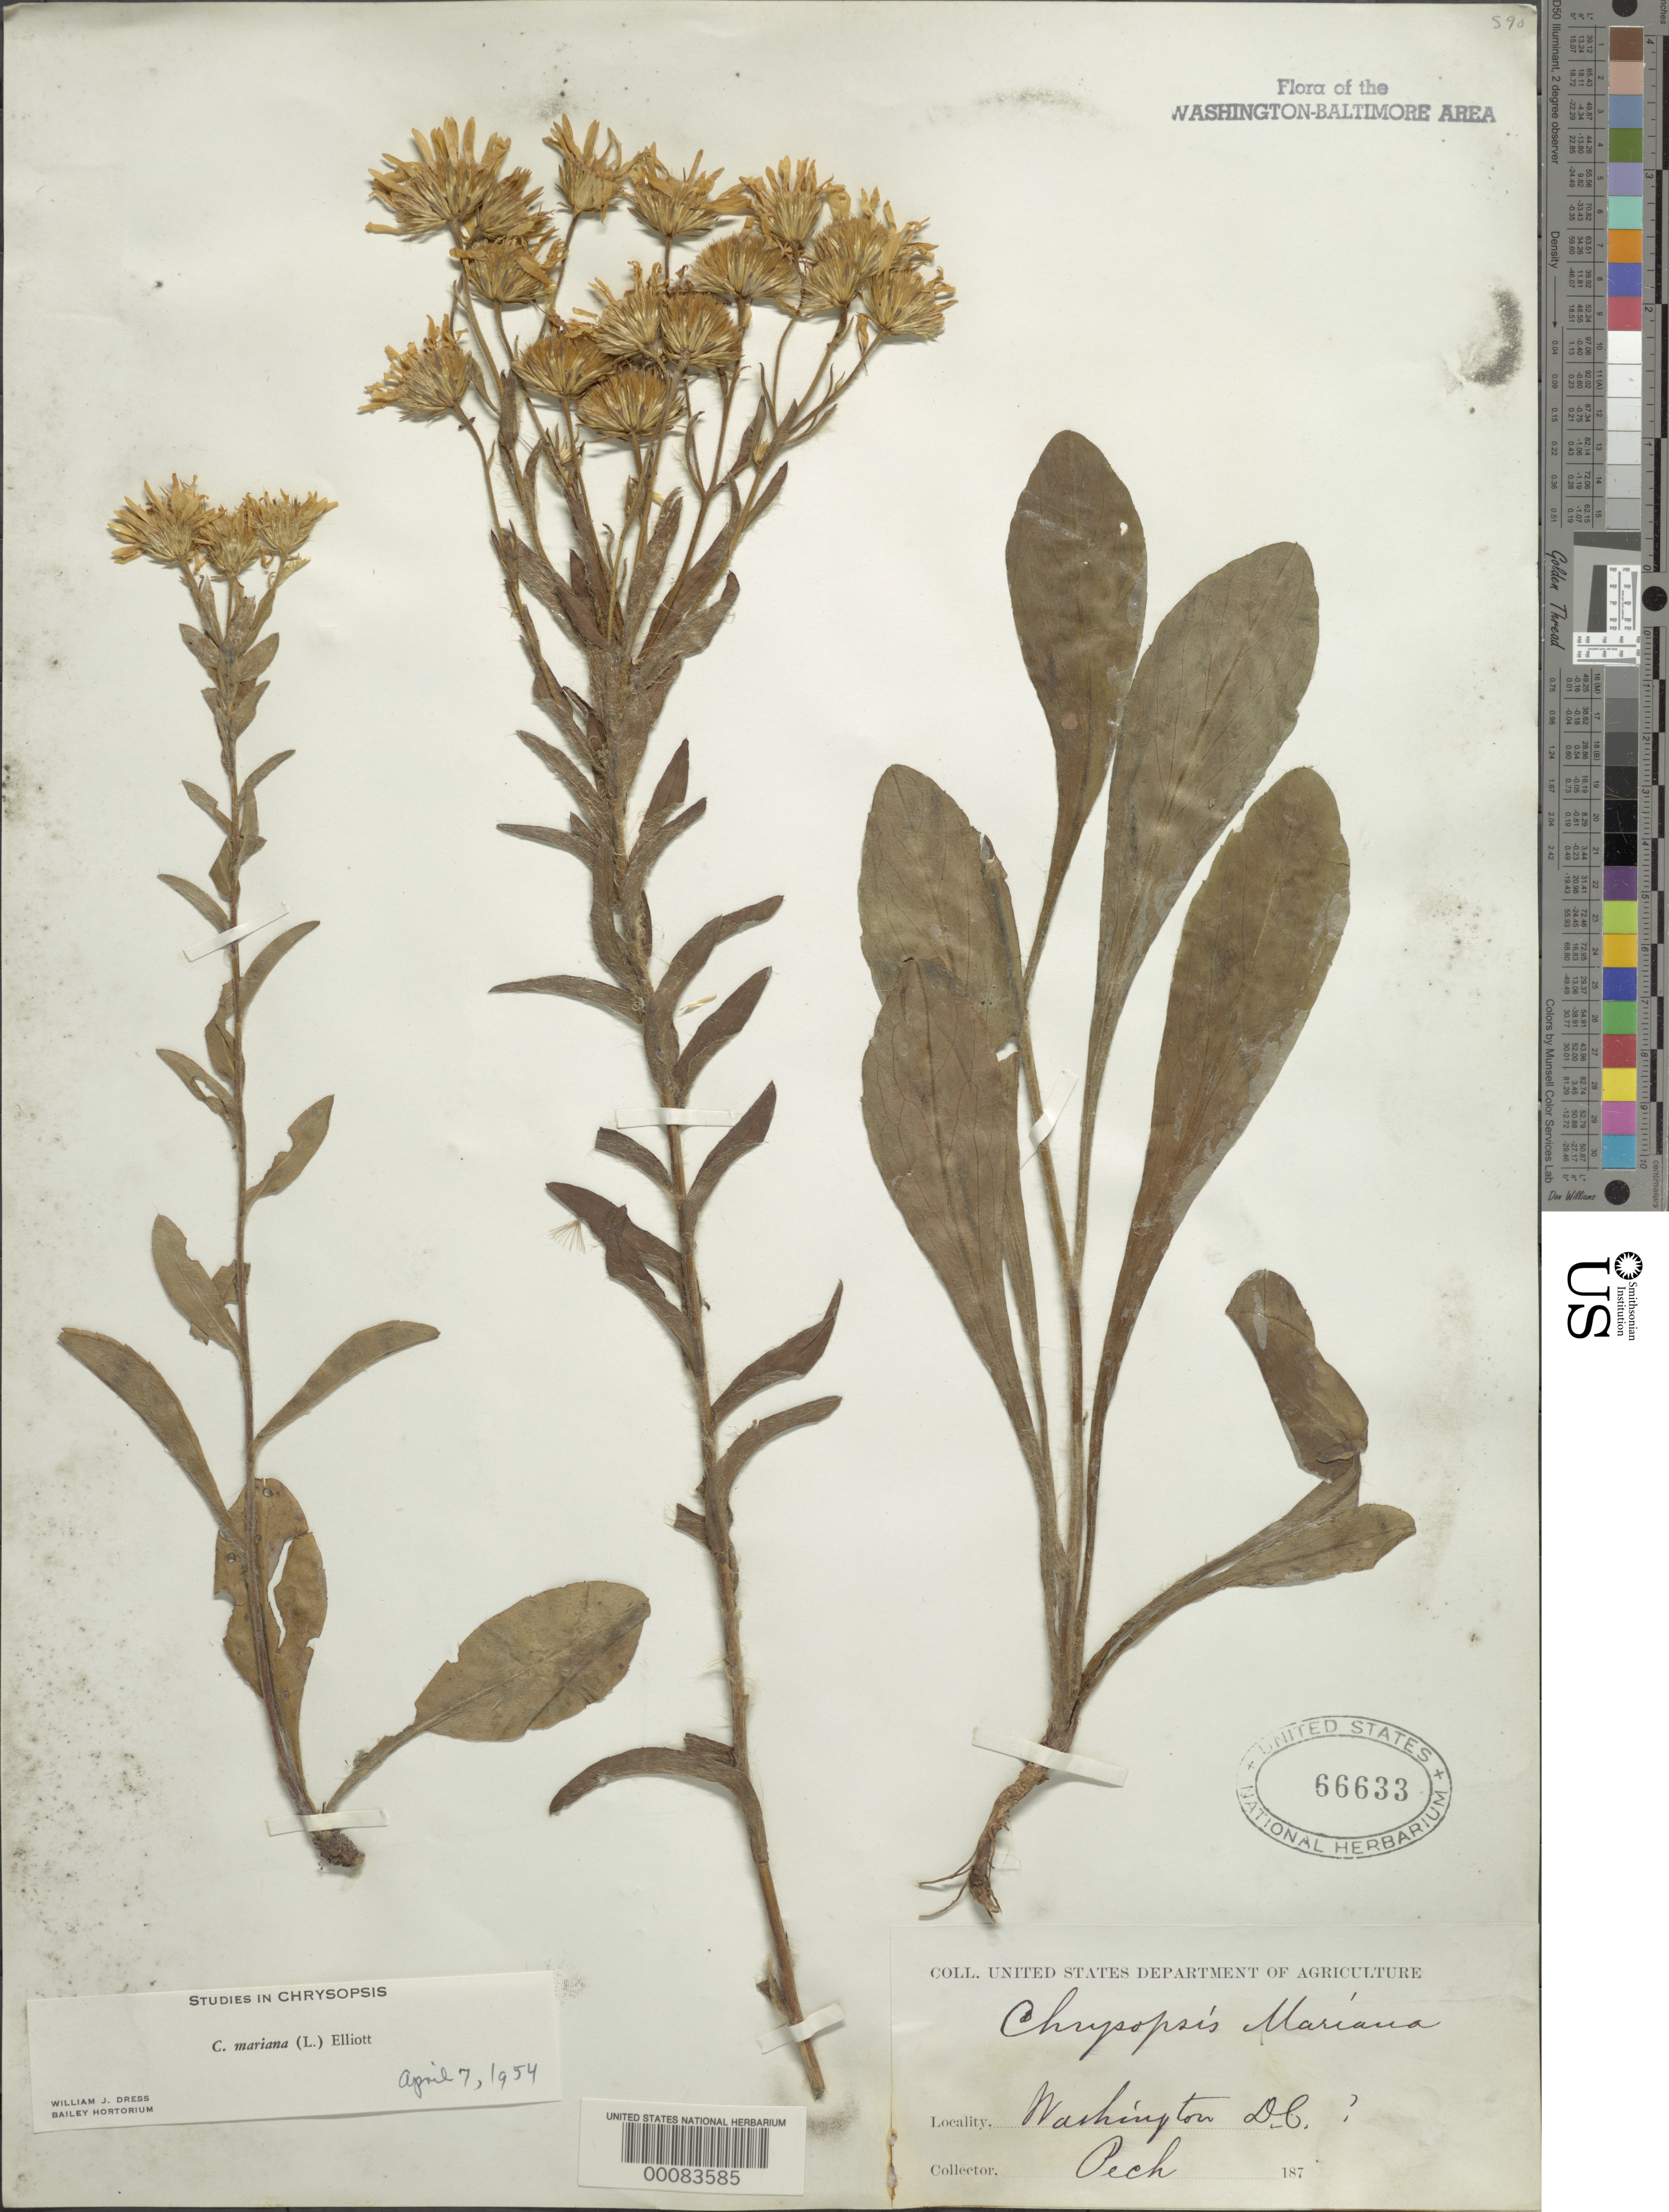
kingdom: Plantae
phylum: Tracheophyta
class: Magnoliopsida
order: Asterales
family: Asteraceae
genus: Chrysopsis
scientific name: Chrysopsis mariana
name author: (L.) Elliott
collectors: F. Peck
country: United States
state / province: District of Columbia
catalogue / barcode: US 66633